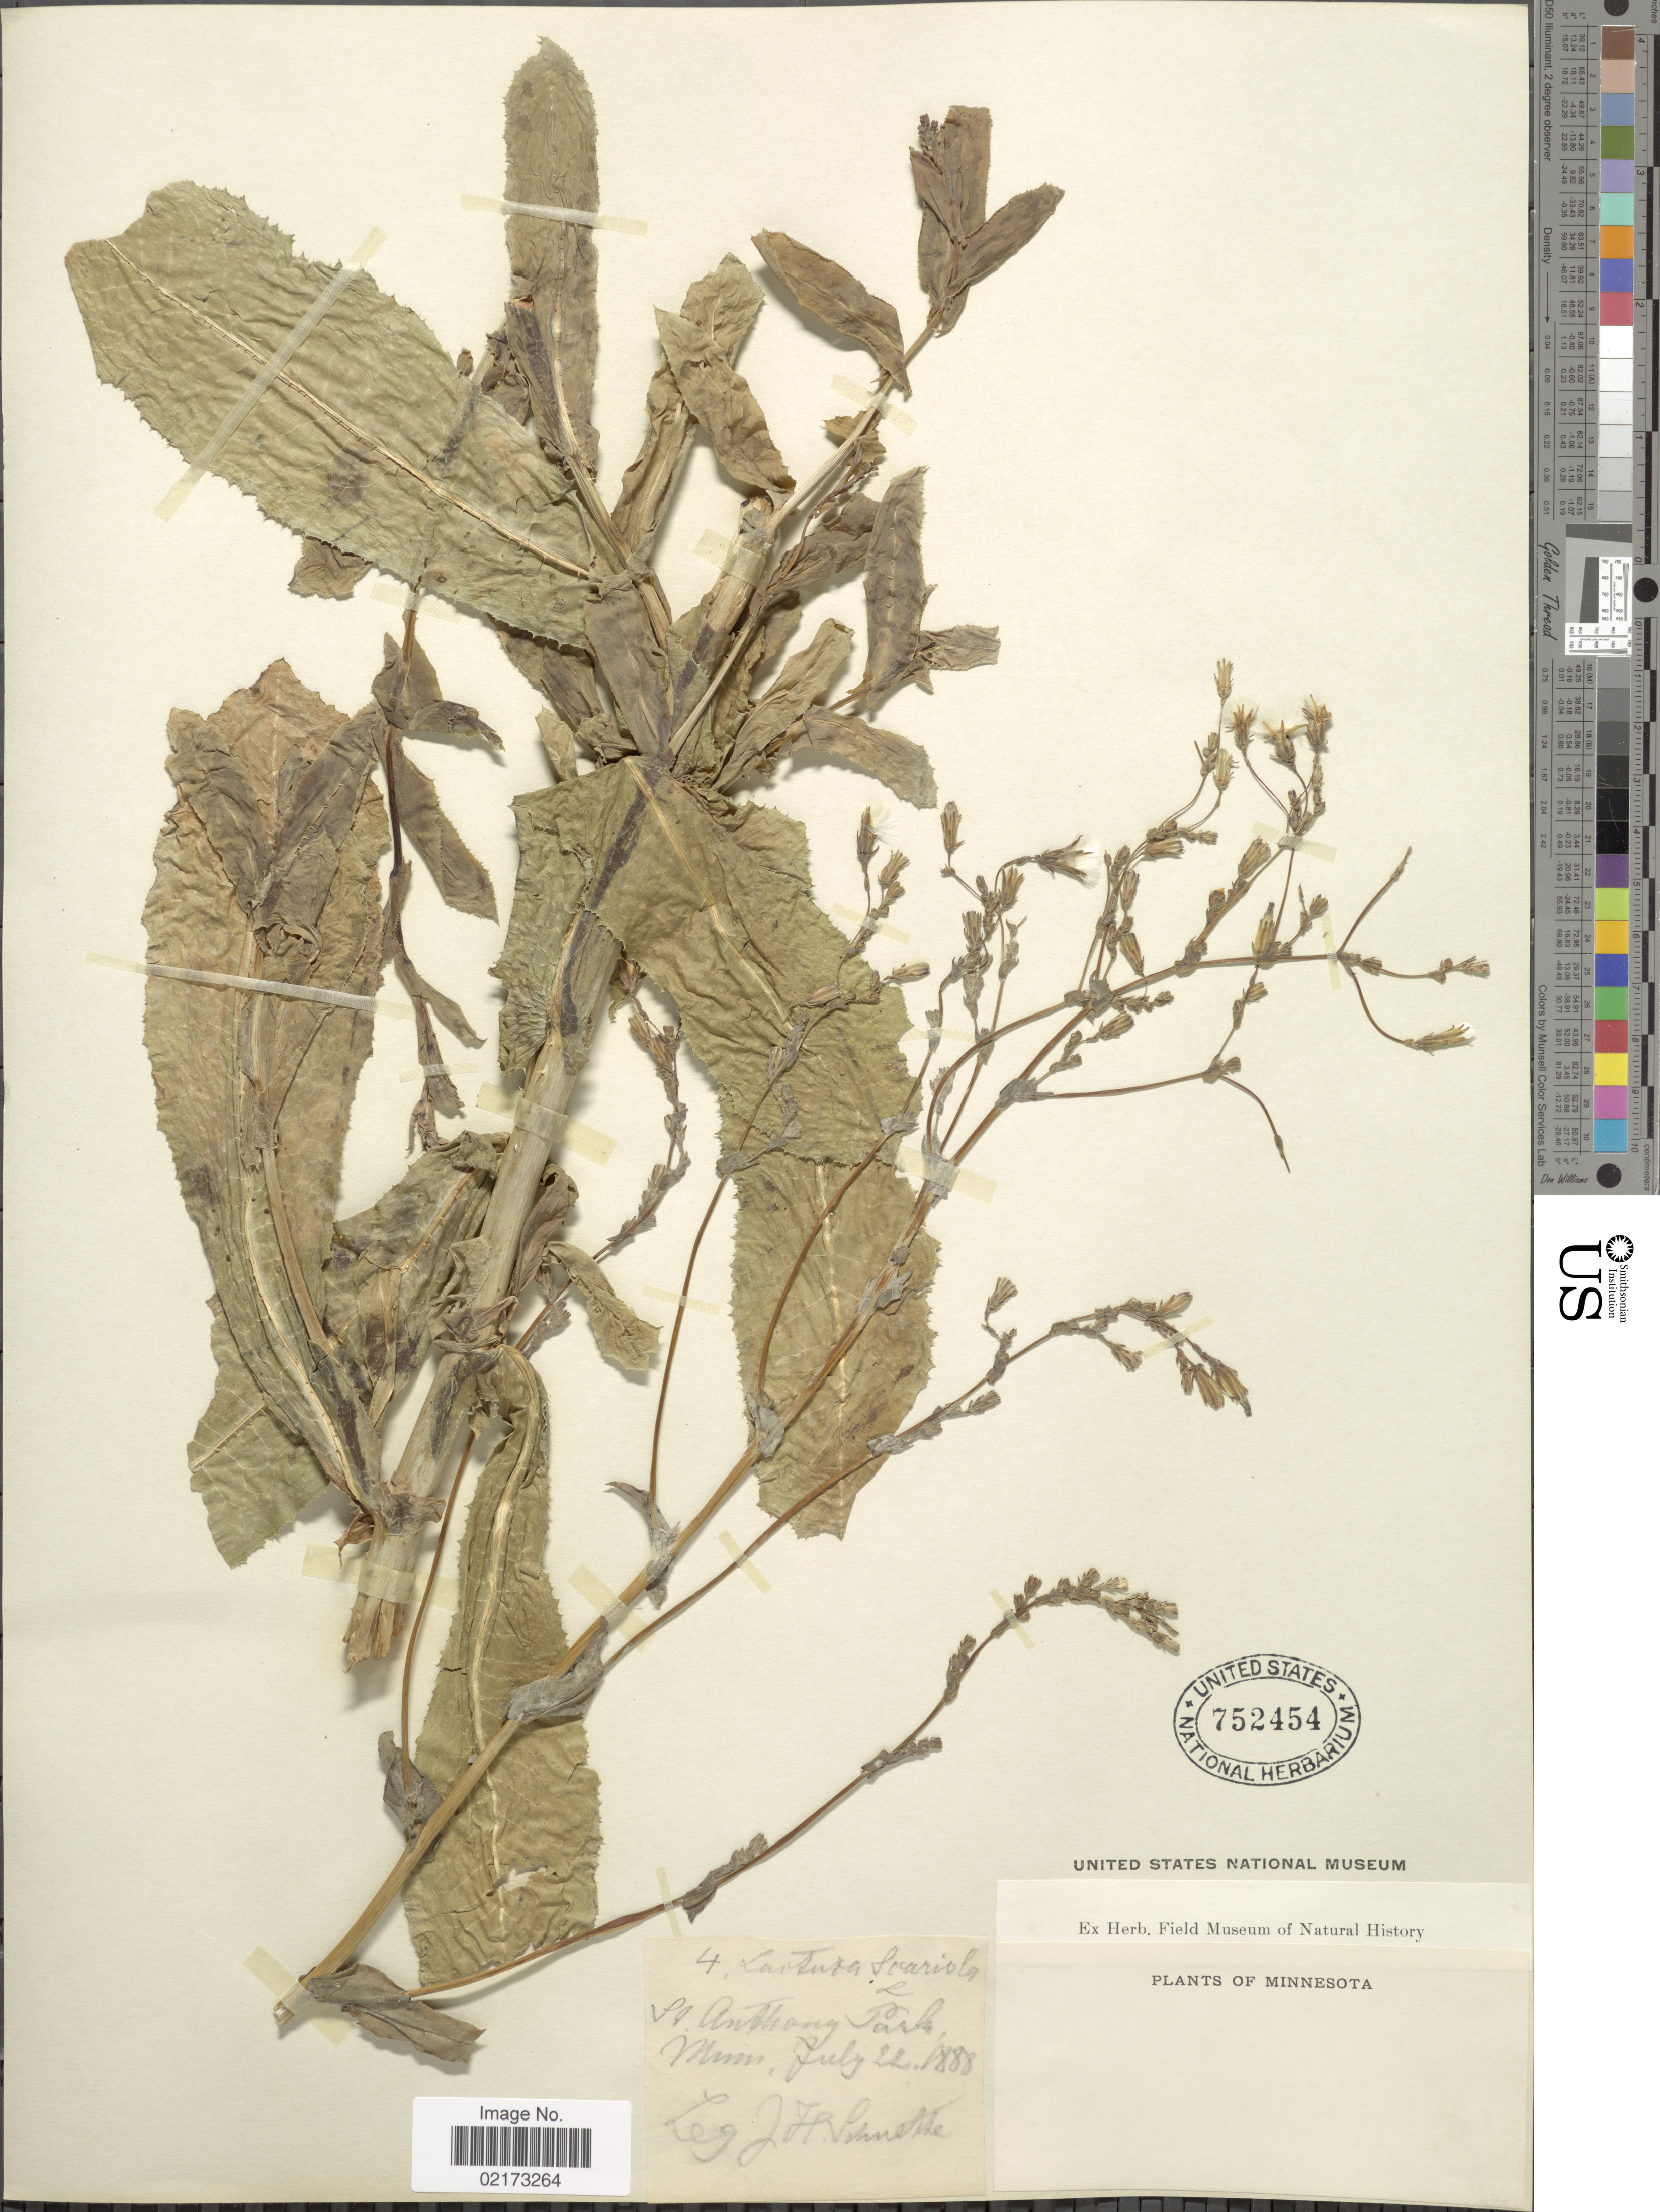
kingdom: Plantae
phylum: Tracheophyta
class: Magnoliopsida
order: Asterales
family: Asteraceae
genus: Lactuca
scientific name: Lactuca serriola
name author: L.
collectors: J. H. Schuette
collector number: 4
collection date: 1888-07-22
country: United States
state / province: Minnesota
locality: St. Anthony Park,Minn.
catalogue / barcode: US 752454